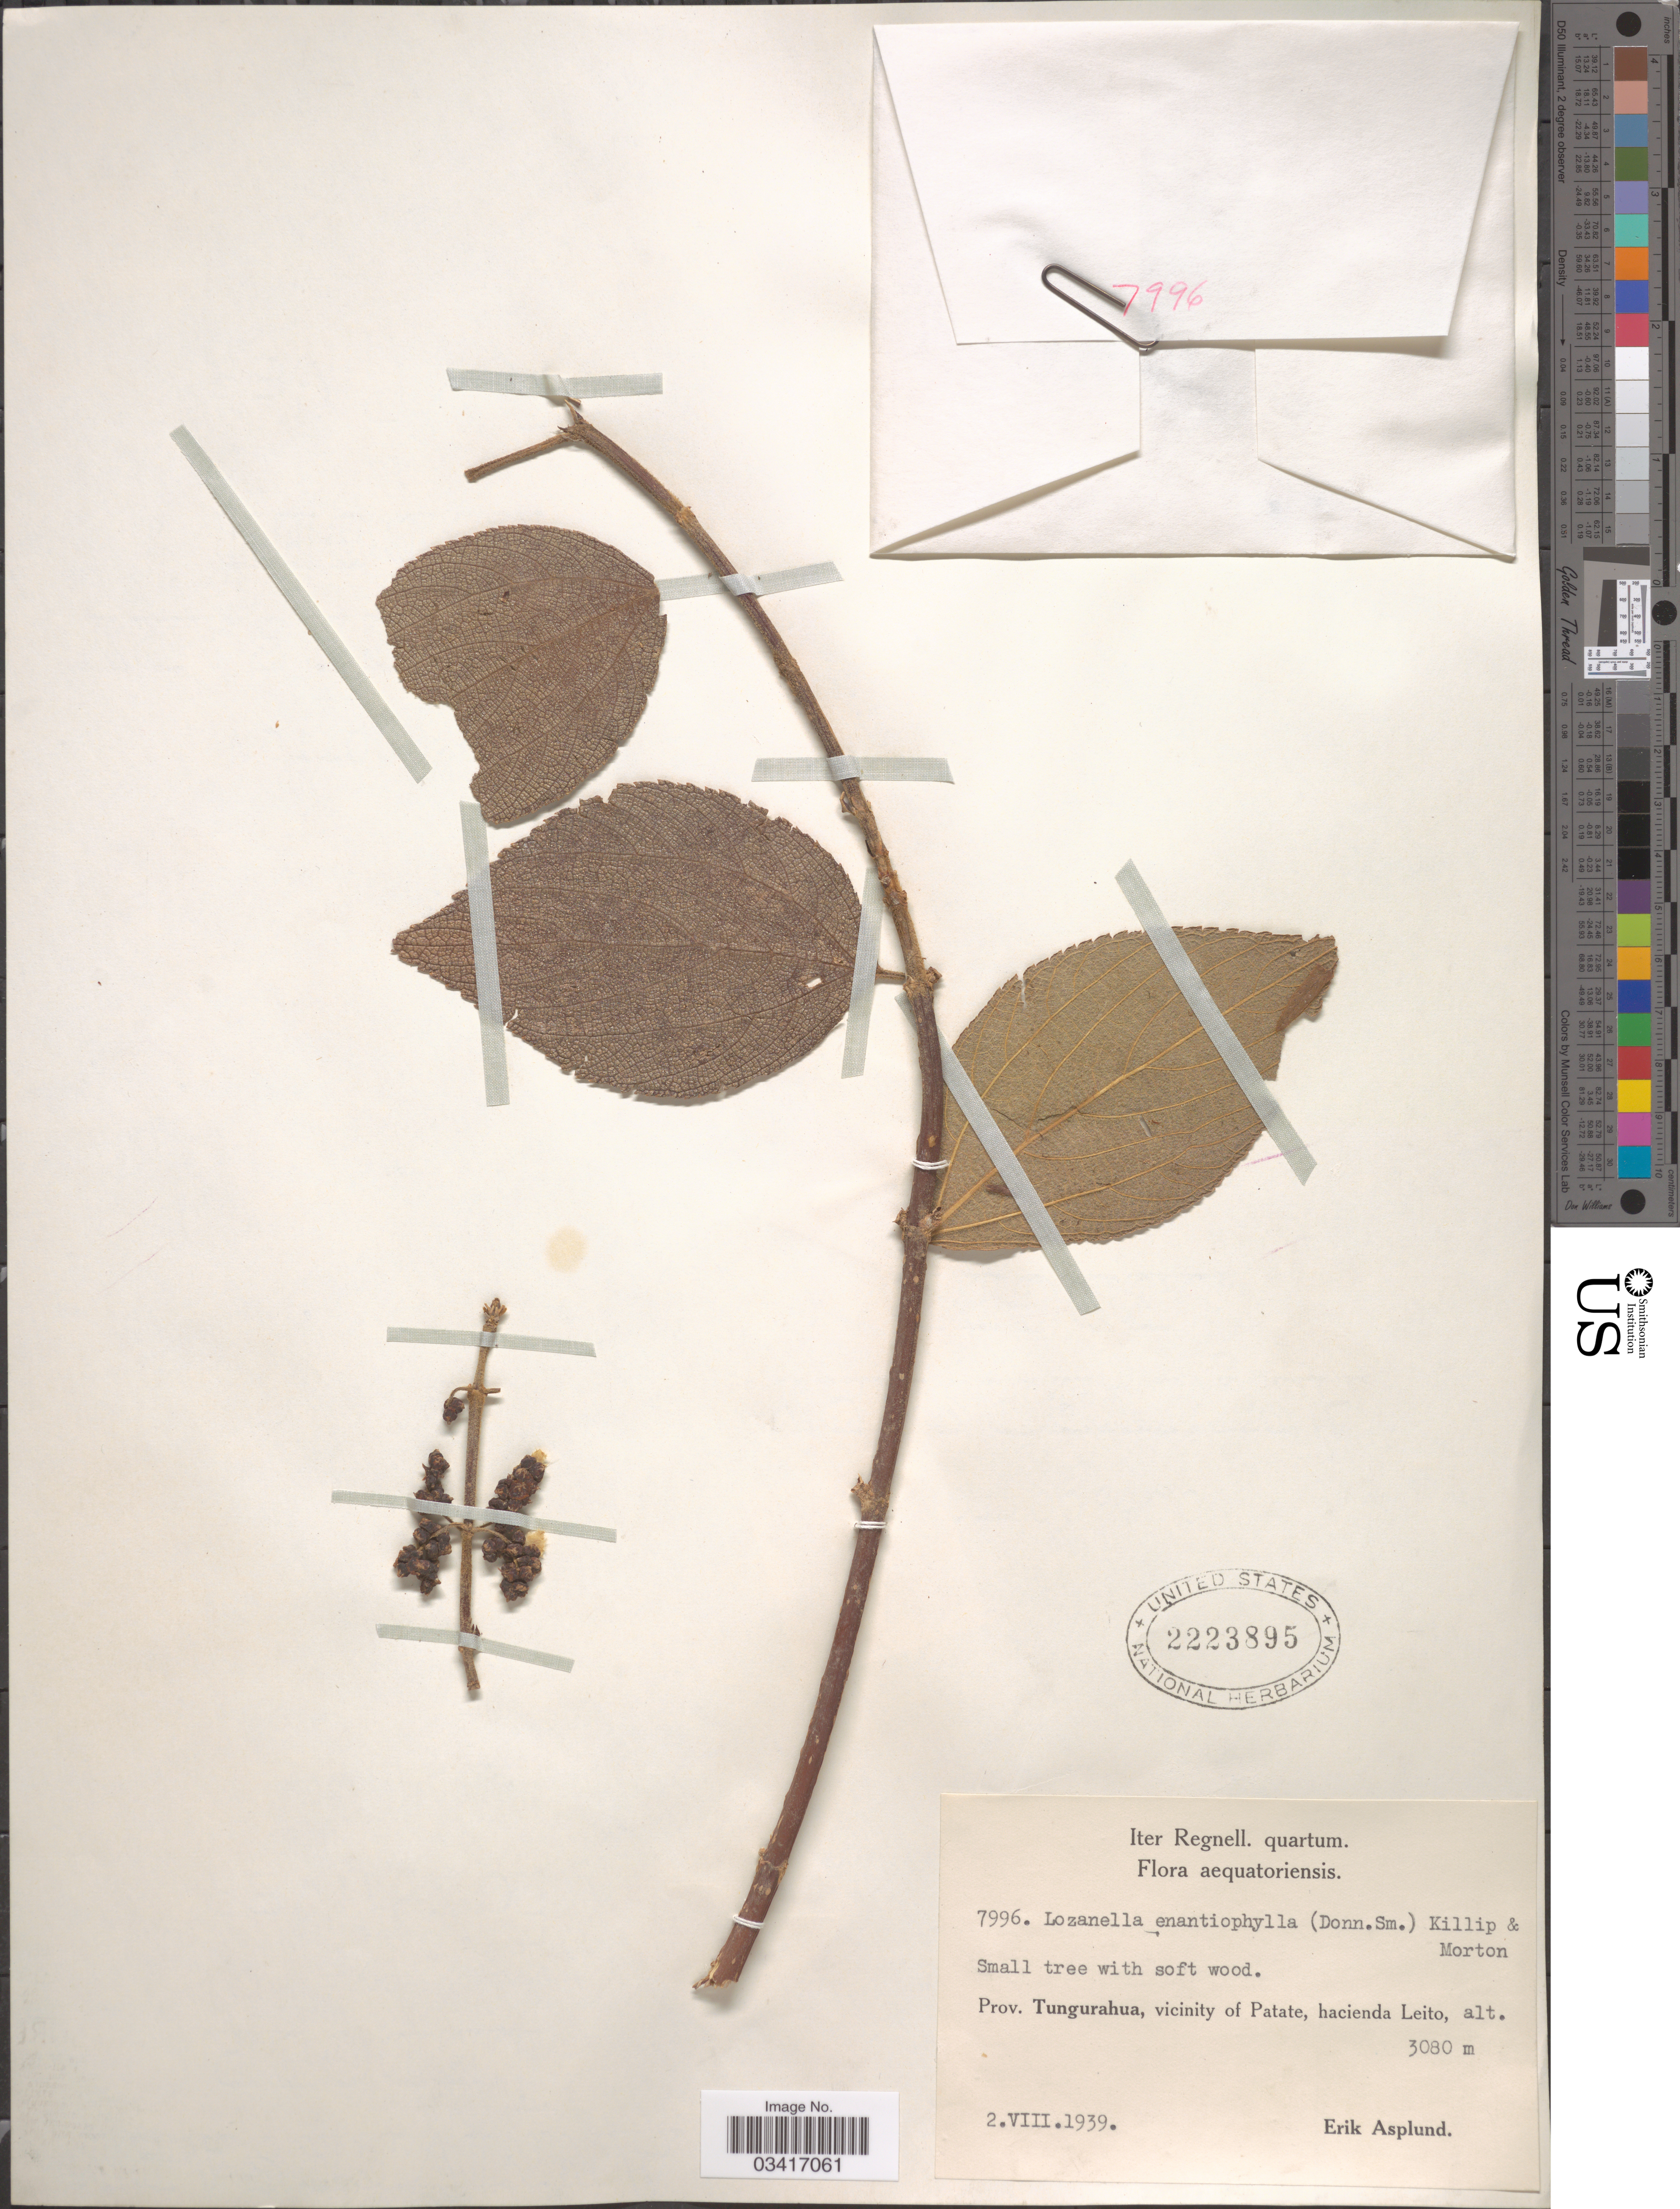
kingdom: Plantae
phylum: Tracheophyta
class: Magnoliopsida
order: Rosales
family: Cannabaceae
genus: Lozanella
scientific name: Lozanella enantiophylla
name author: (Donn. Sm.) Killip & C.V. Morton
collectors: E. Asplund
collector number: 7996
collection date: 1939-08-02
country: Ecuador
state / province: Tungurahua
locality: Aequatoriensis. Vicinity of Patate, hacienda Leito.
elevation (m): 3080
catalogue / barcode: US 2223895